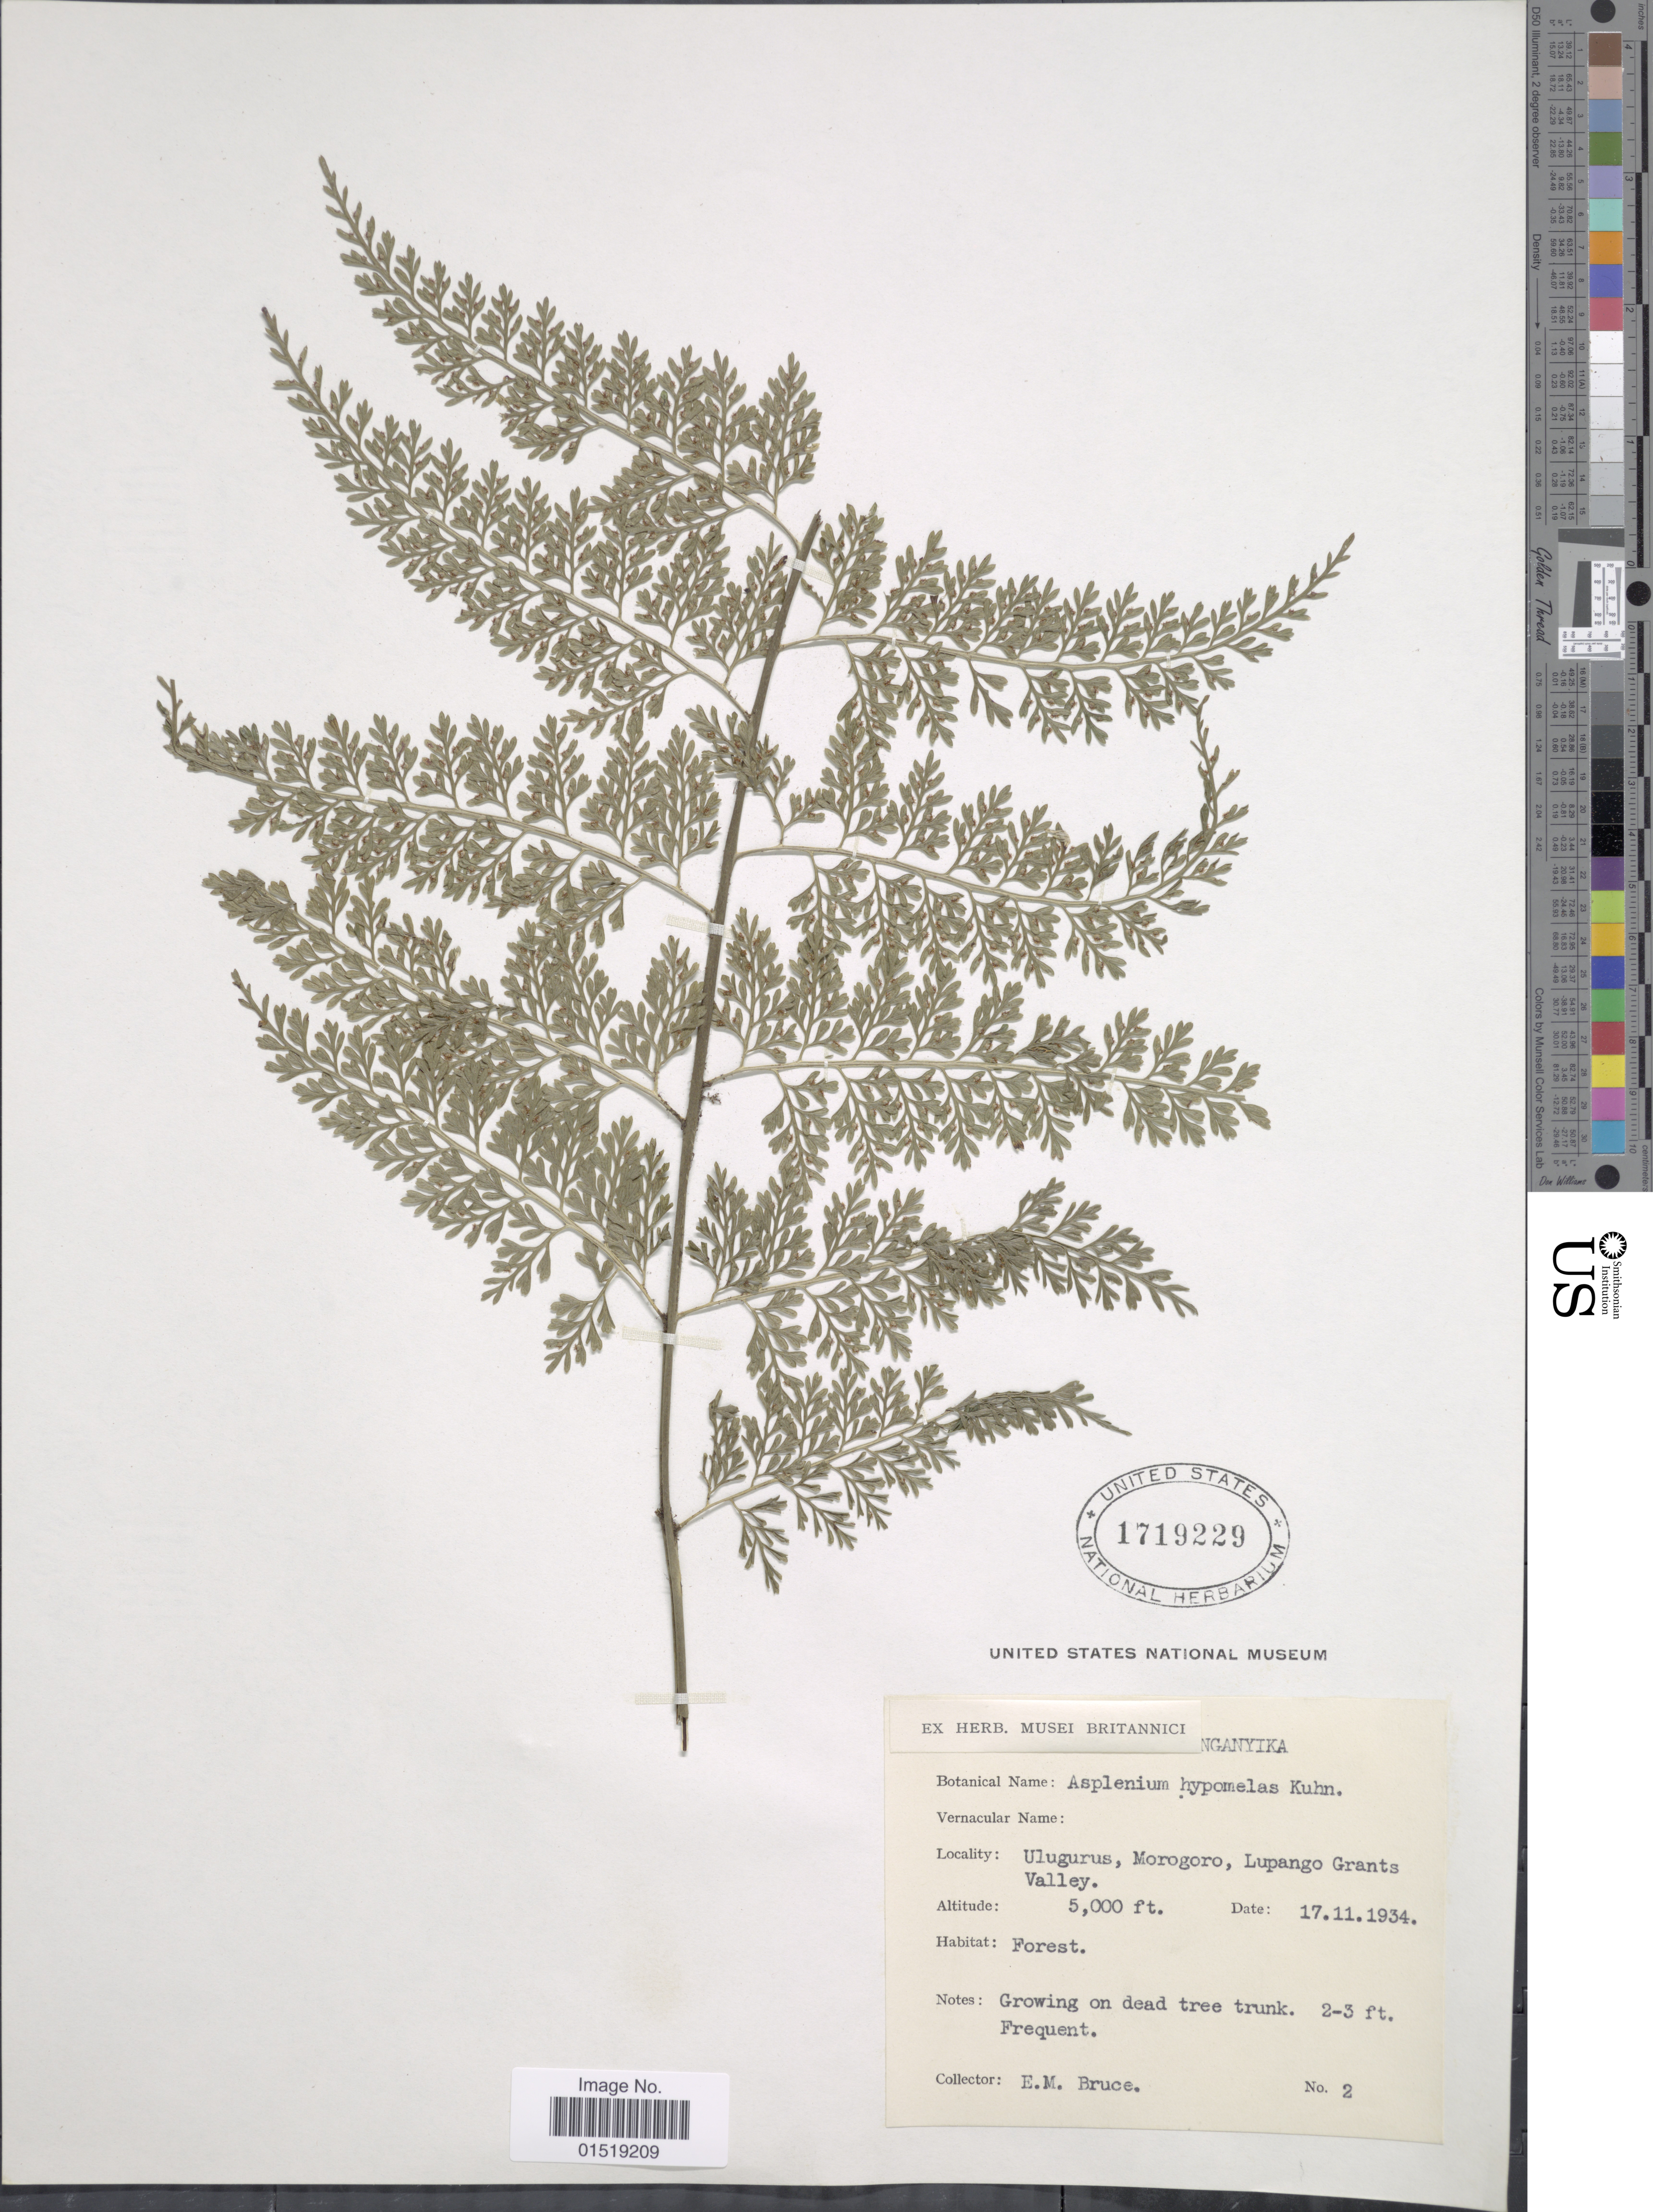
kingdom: Plantae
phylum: Tracheophyta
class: Polypodiopsida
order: Polypodiales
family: Aspleniaceae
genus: Asplenium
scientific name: Asplenium hypomelas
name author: Kuhn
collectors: E. Bruce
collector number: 2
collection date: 1934-11-17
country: Tanzania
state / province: Morogoro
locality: Tanganyika. Ulugurus, Morogoro, Lupango Grants Valley.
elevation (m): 1524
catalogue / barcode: US 1719229